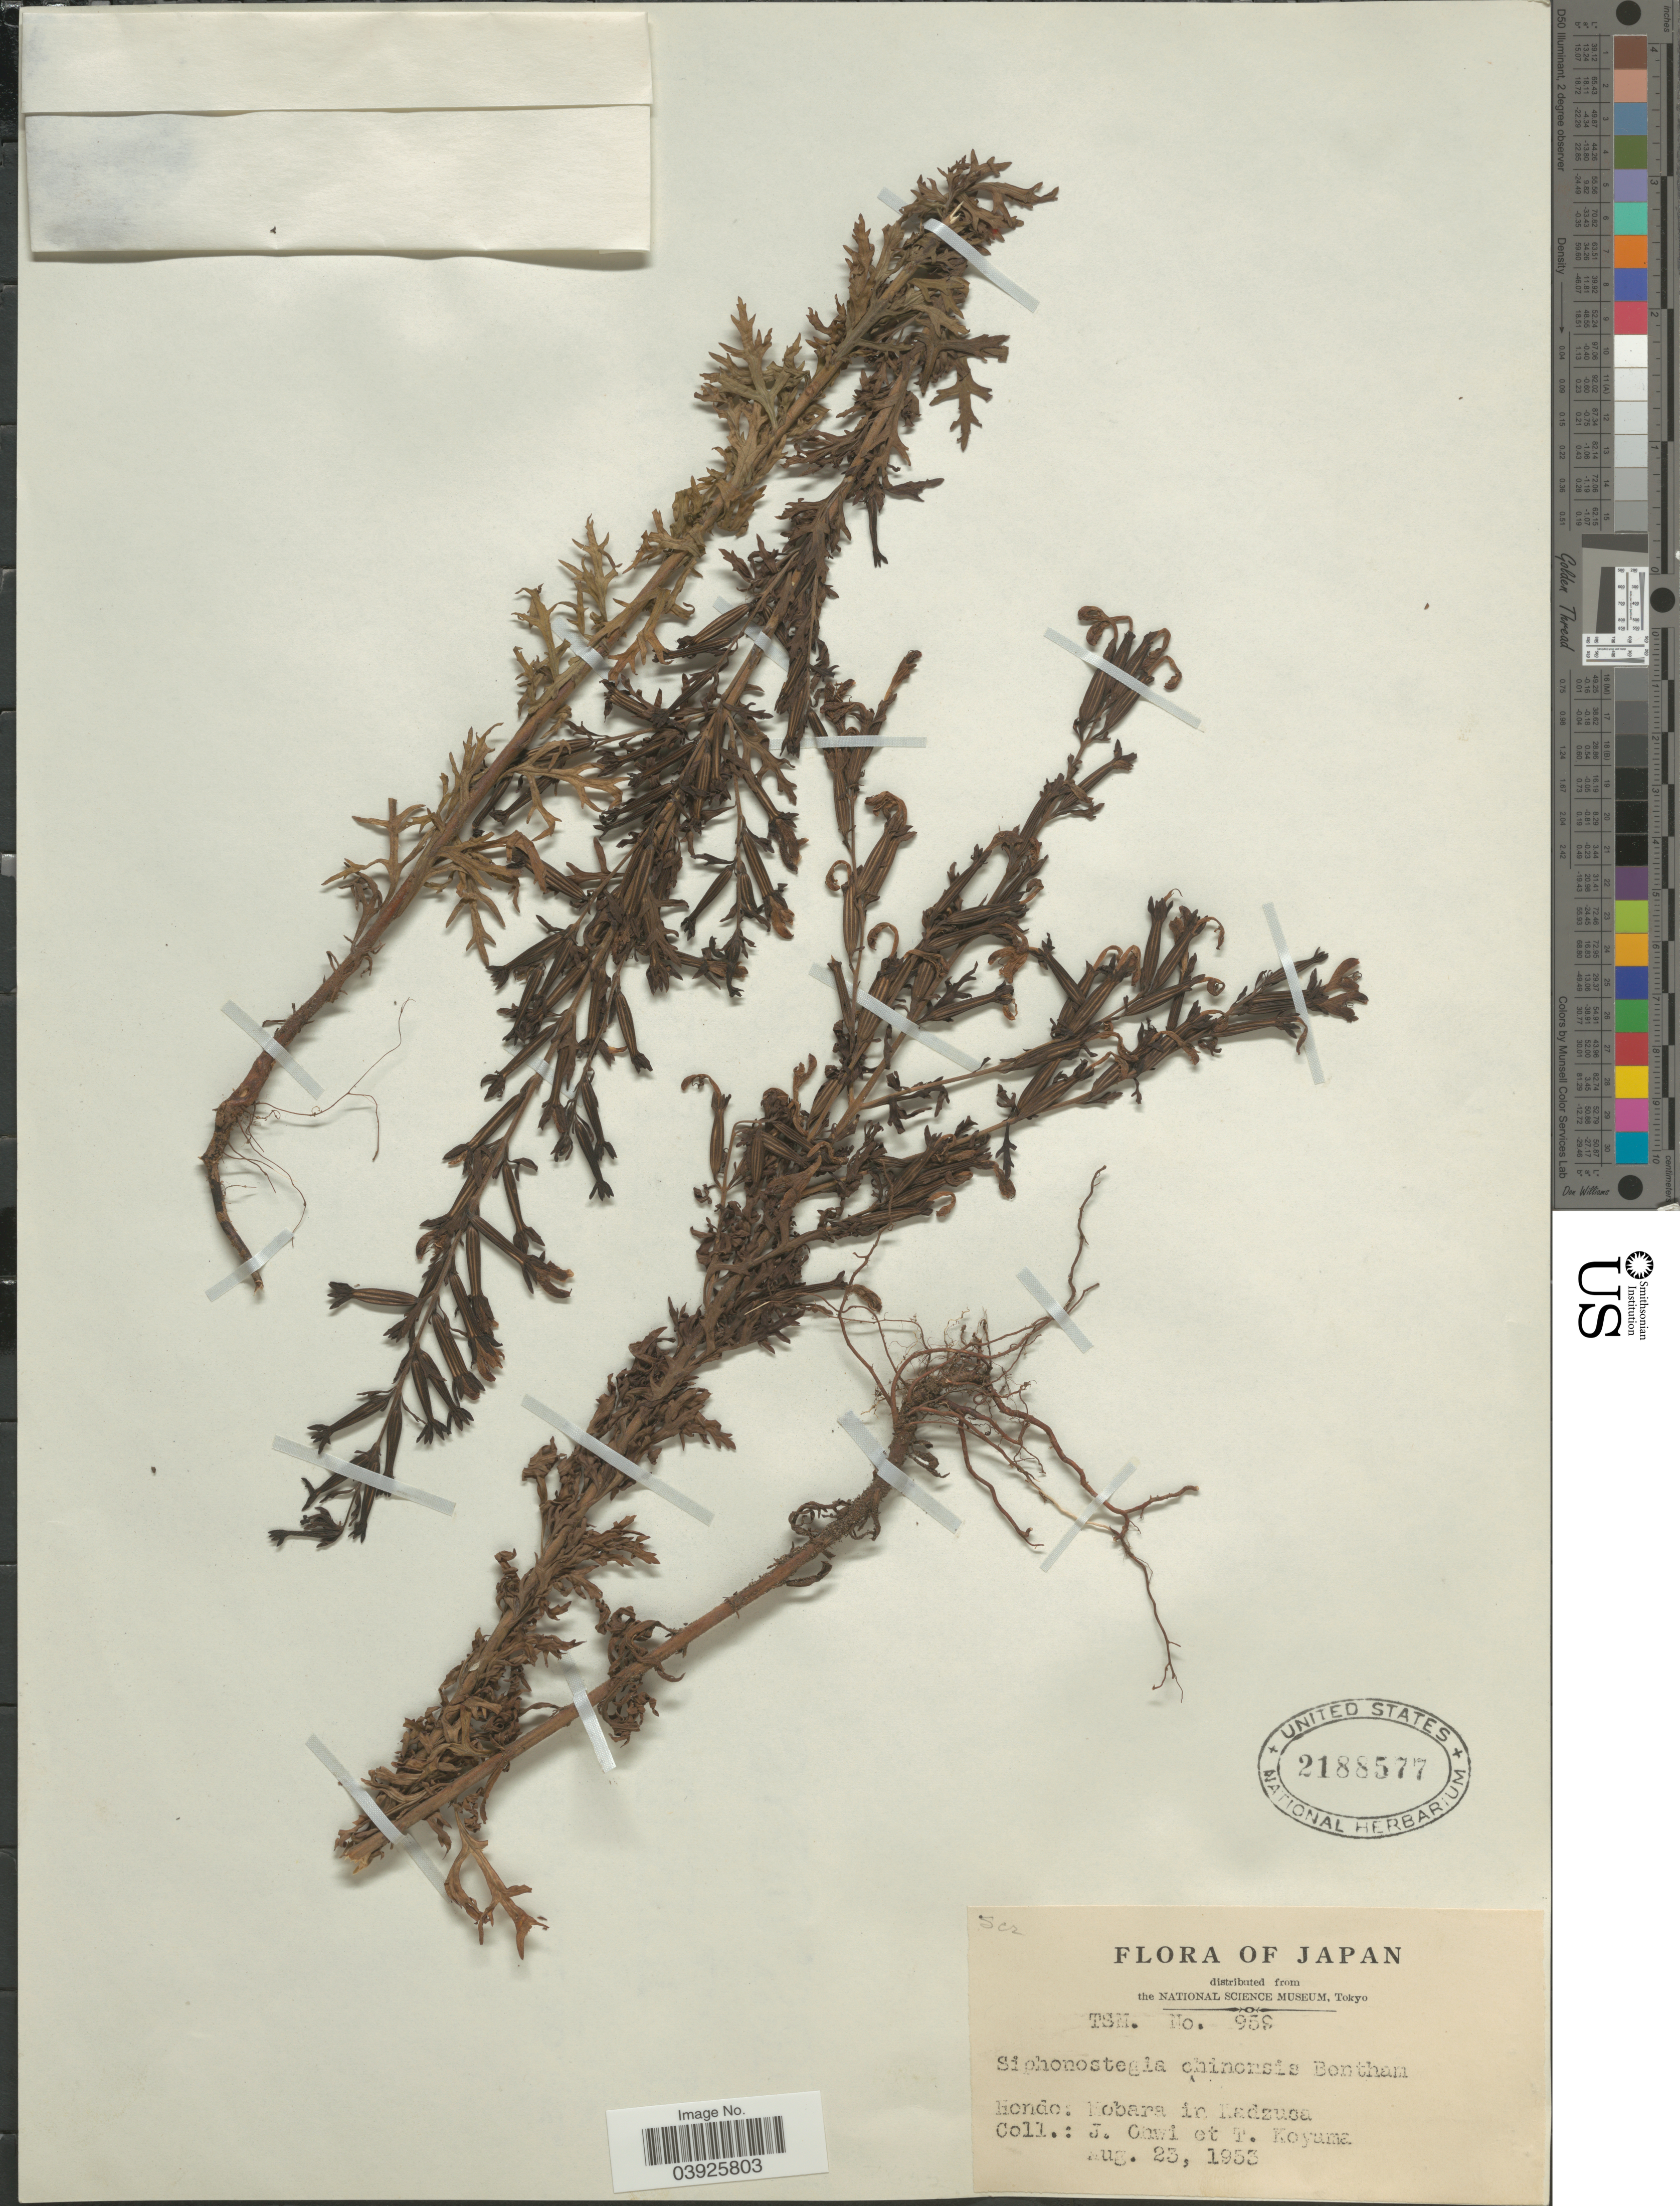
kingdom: Plantae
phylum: Tracheophyta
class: Magnoliopsida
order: Lamiales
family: Orobanchaceae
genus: Siphonostegia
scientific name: Siphonostegia chinensis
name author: Benth.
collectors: J. Ohwi & T. Koyama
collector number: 959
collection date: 1953-08-23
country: Japan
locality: Hondo: Hobara in Kadzusa.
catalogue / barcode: US 2188577